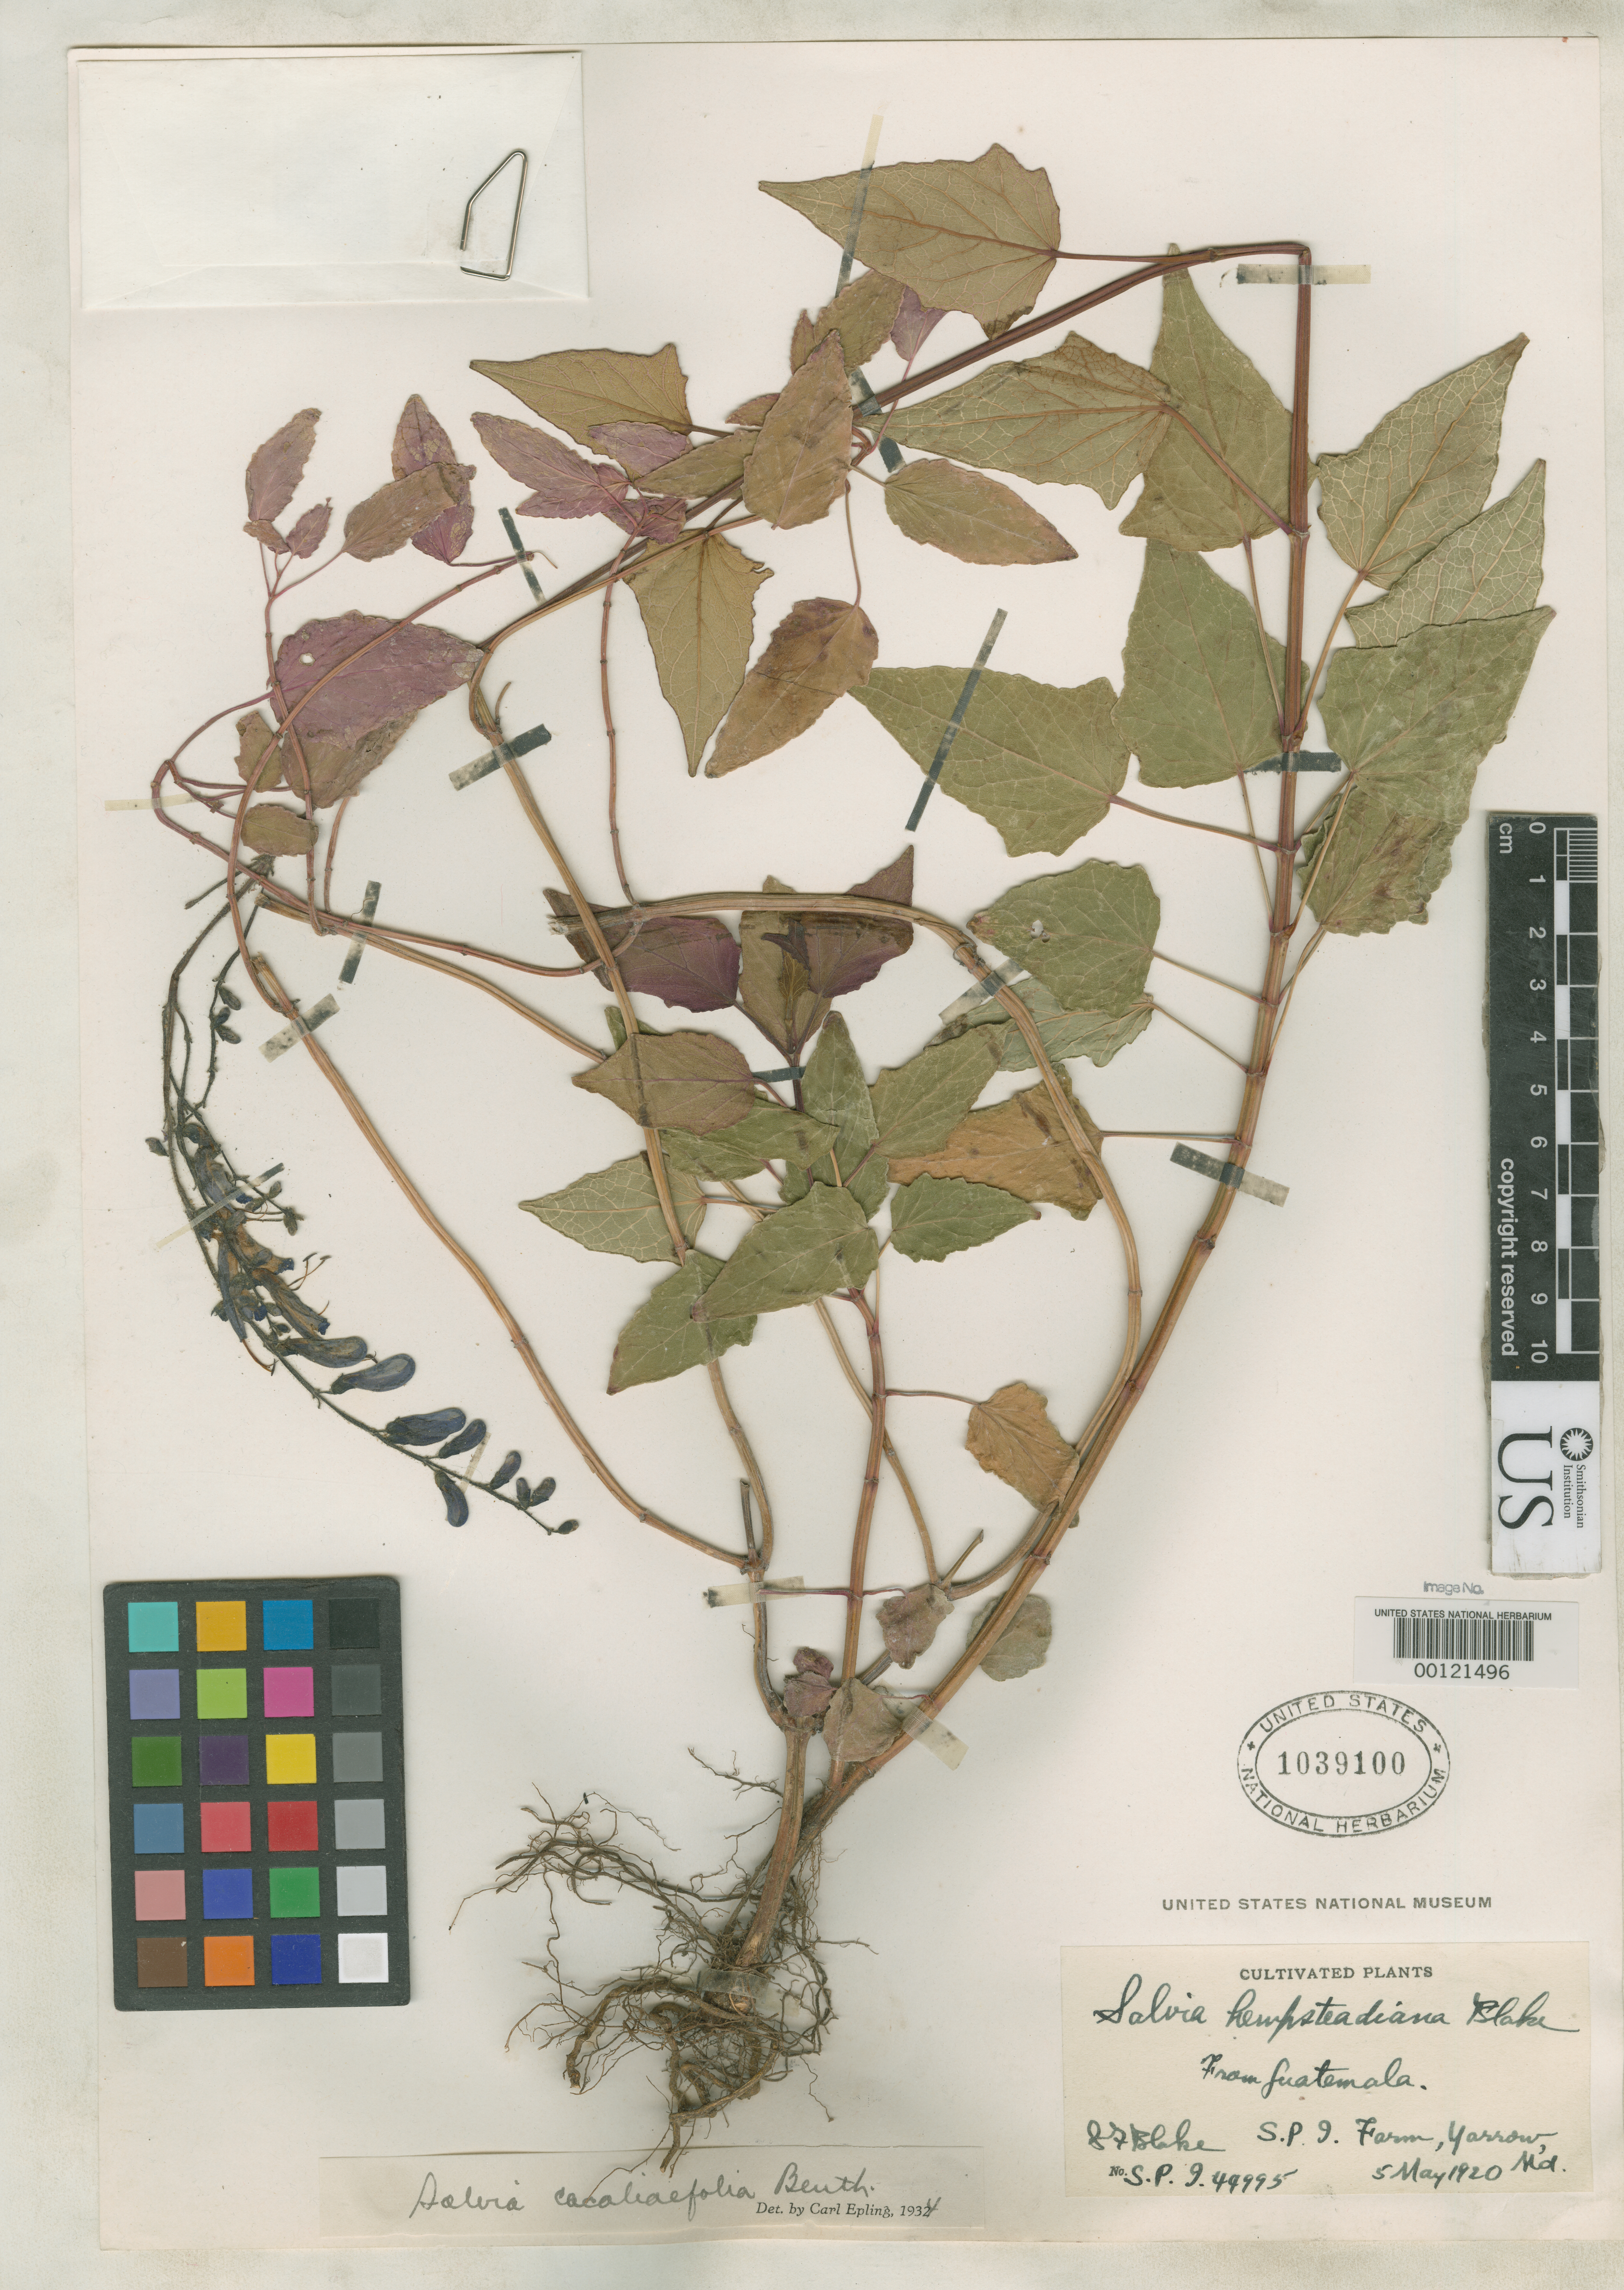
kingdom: Plantae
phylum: Tracheophyta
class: Magnoliopsida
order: Lamiales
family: Lamiaceae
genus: Salvia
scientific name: Salvia hempsteadiana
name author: S.F. Blake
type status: Isotype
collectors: S. Blake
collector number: SPI 44995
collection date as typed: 05 May 1920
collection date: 1920-05-05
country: United States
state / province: Maryland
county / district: Washington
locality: Yarrow.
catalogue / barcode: US 1039100